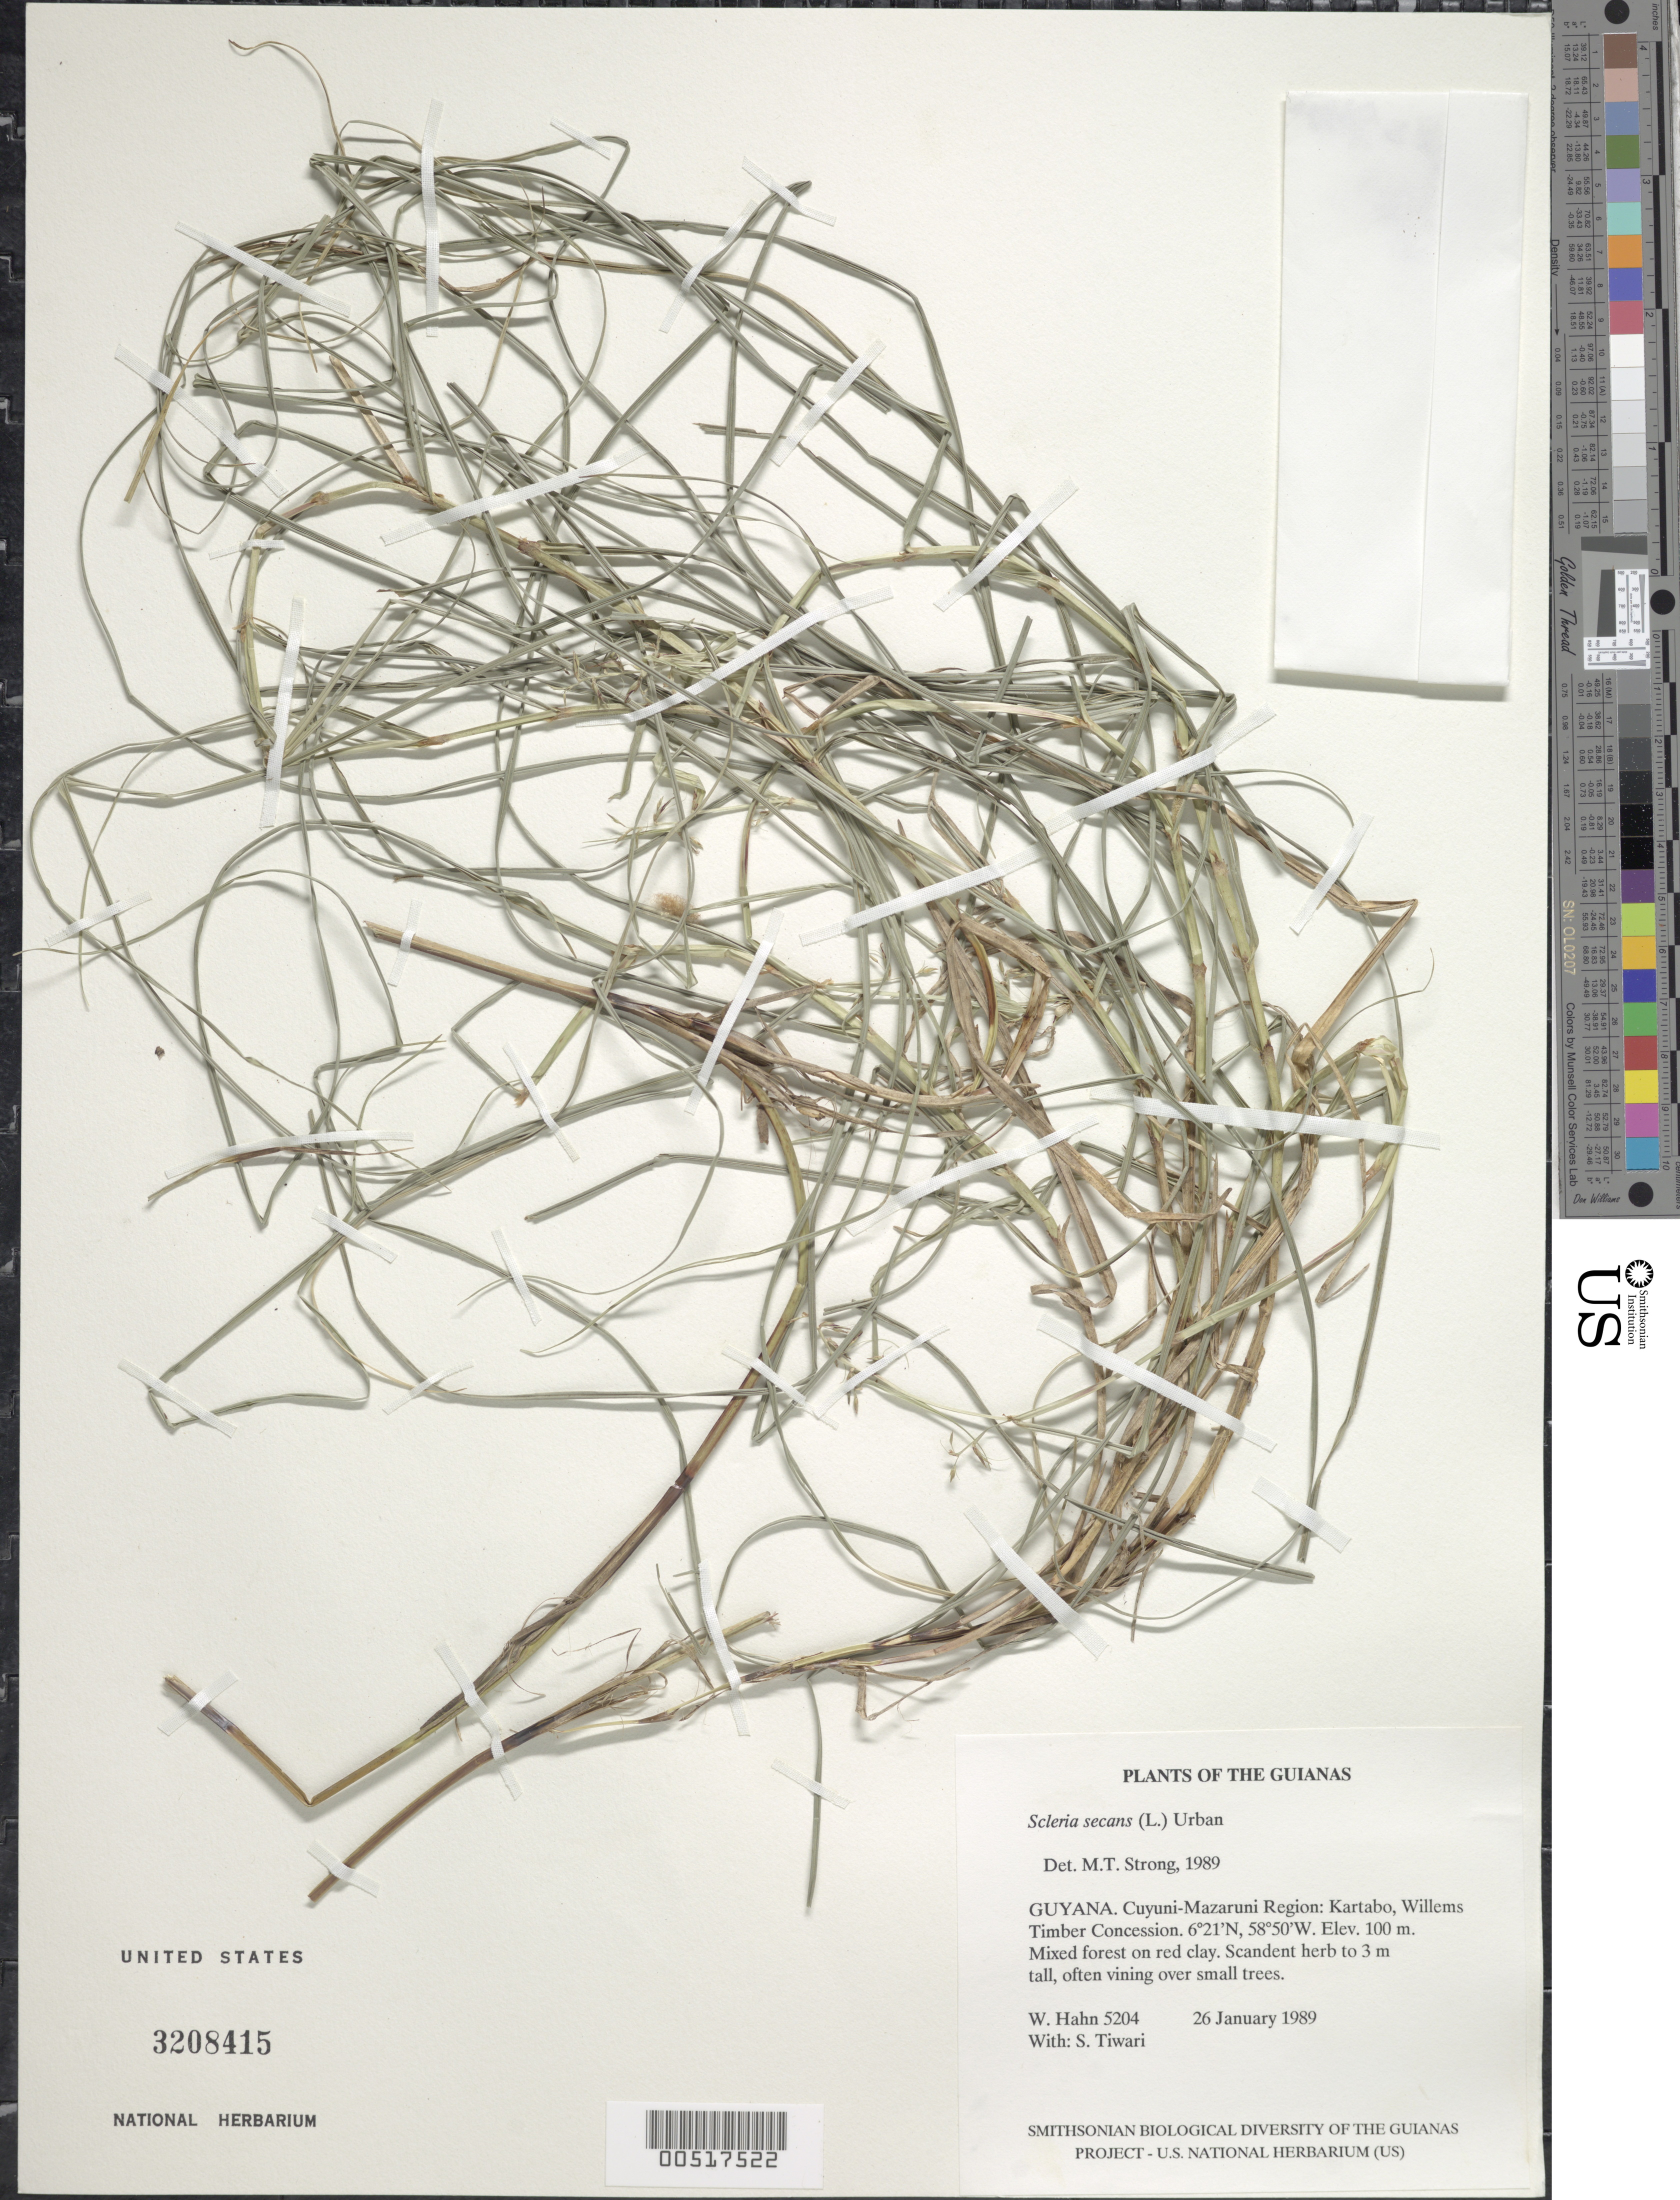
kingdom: Plantae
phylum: Tracheophyta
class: Liliopsida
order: Poales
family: Cyperaceae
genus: Scleria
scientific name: Scleria secans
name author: (L.) Urb.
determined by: Strong, M. T., (US), Smithsonian Institution - National Museum of Natural History (UNITED STATES)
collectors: W. Hahn & S. Tiwari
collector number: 5204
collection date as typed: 26 January 1989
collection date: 1989-01-26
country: Guyana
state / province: Cuyuni-Mazaruni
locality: Kartabo, Willems Timber concession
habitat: Mixed forest on red clay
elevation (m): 100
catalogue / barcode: US 3208415